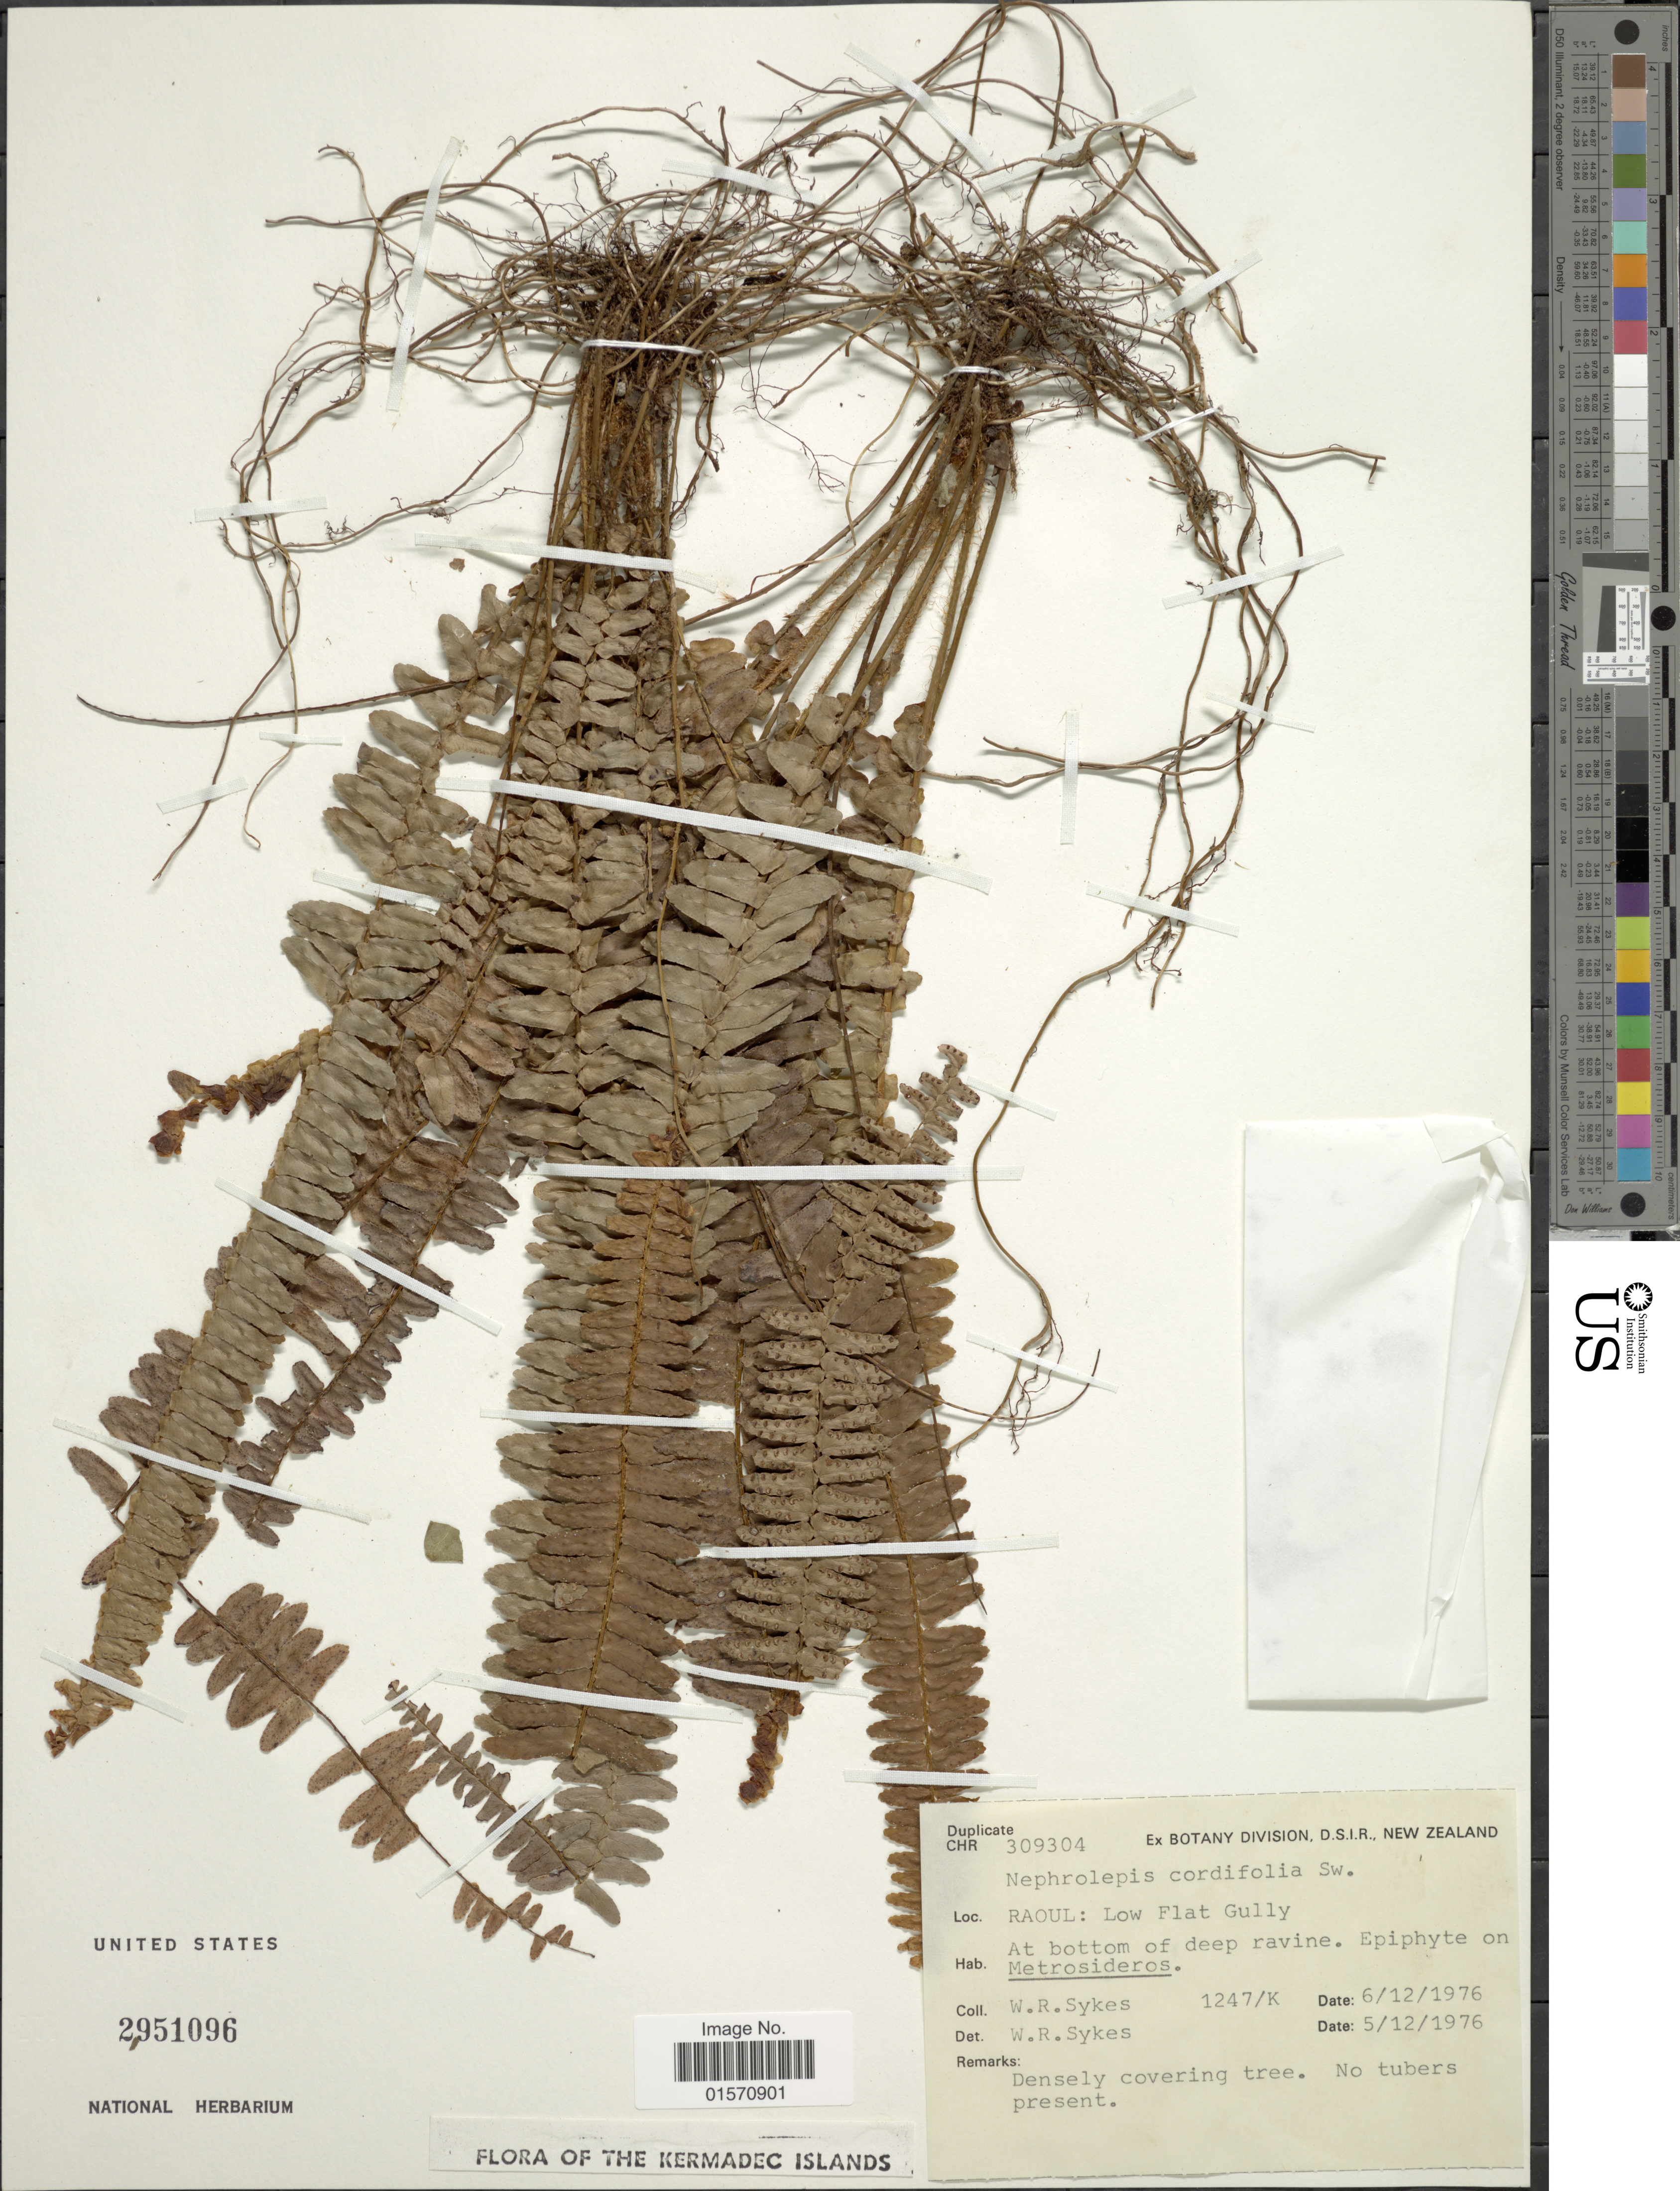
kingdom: Plantae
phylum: Tracheophyta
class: Polypodiopsida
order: Polypodiales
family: Nephrolepidaceae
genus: Nephrolepis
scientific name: Nephrolepis cordifolia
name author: (L.) C. Presl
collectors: W. R. Sykes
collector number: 1247/K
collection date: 1976-12-06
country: New Zealand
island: Raoul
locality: Raoul: Low Flat Gully. Kermadec Islands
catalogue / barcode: US 2951096